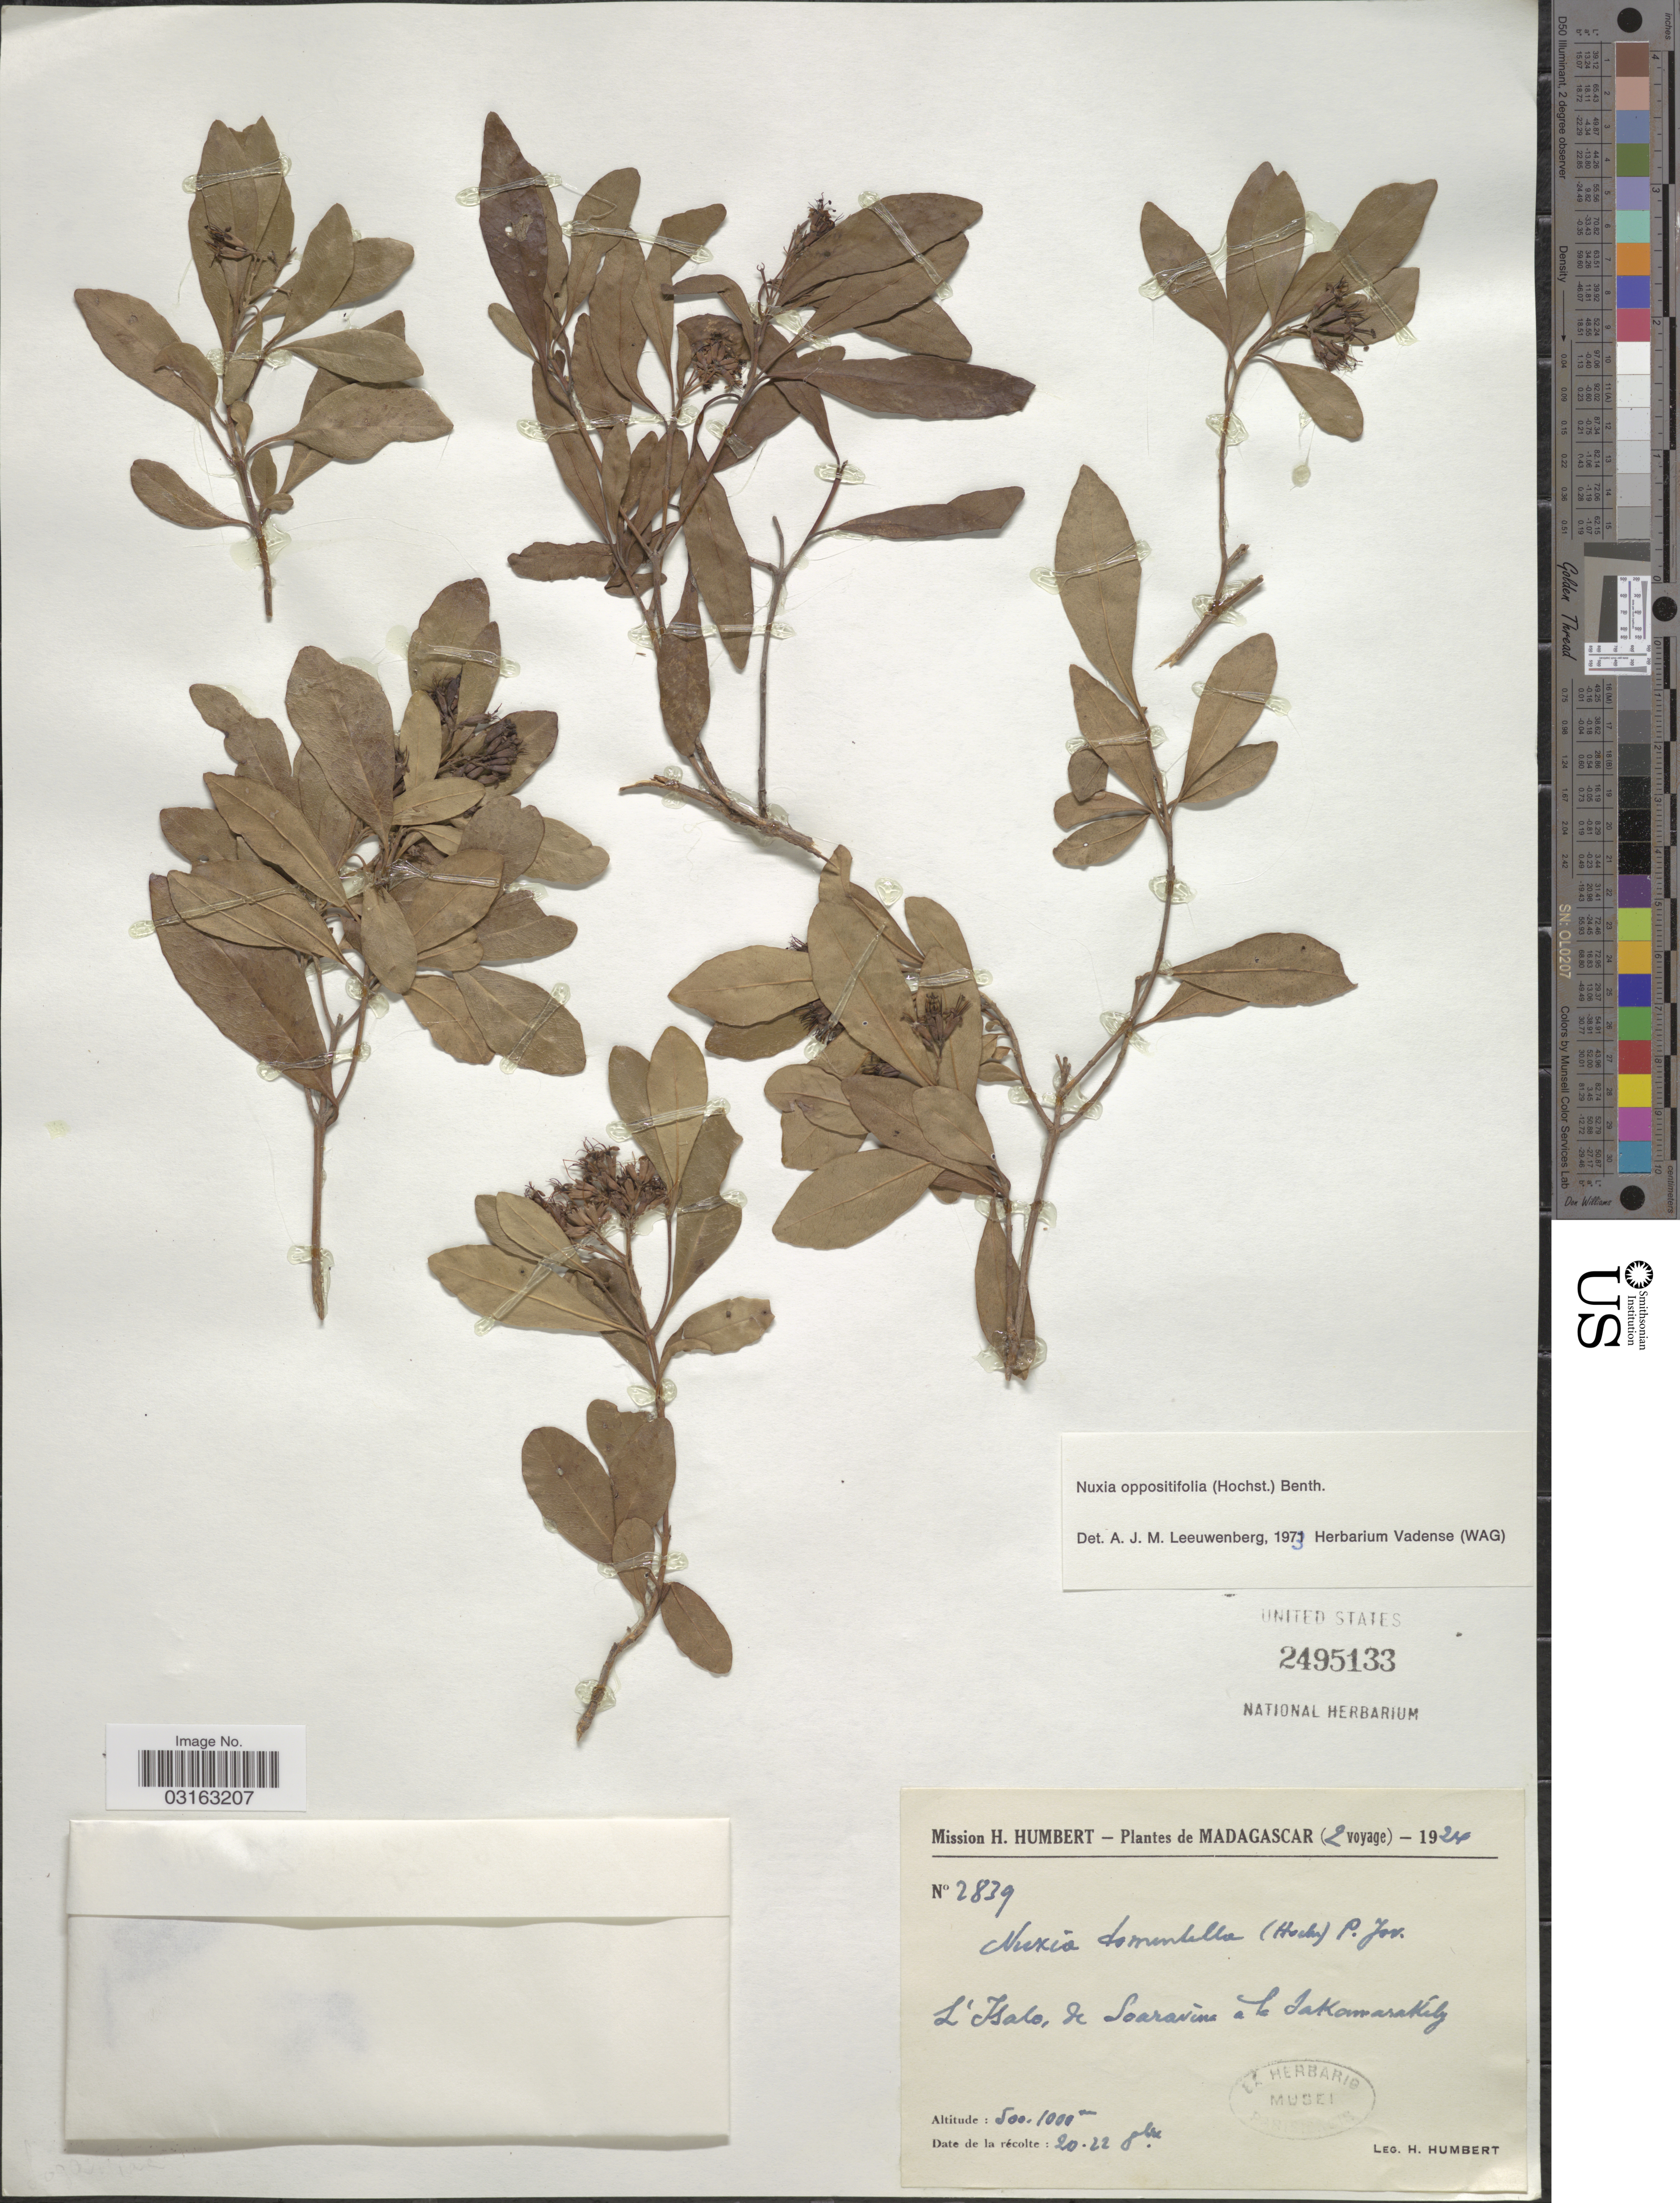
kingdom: Plantae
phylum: Tracheophyta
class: Magnoliopsida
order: Lamiales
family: Stilbaceae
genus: Nuxia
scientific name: Nuxia oppositifolia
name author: (Hochst.) Benth.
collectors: H. Humbert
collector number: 2839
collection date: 1924-10-20/1924-10-22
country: Madagascar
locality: L'Isalo, de Soavarina a la Takomarakiby [interpreted].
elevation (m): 500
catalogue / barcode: US 2495133